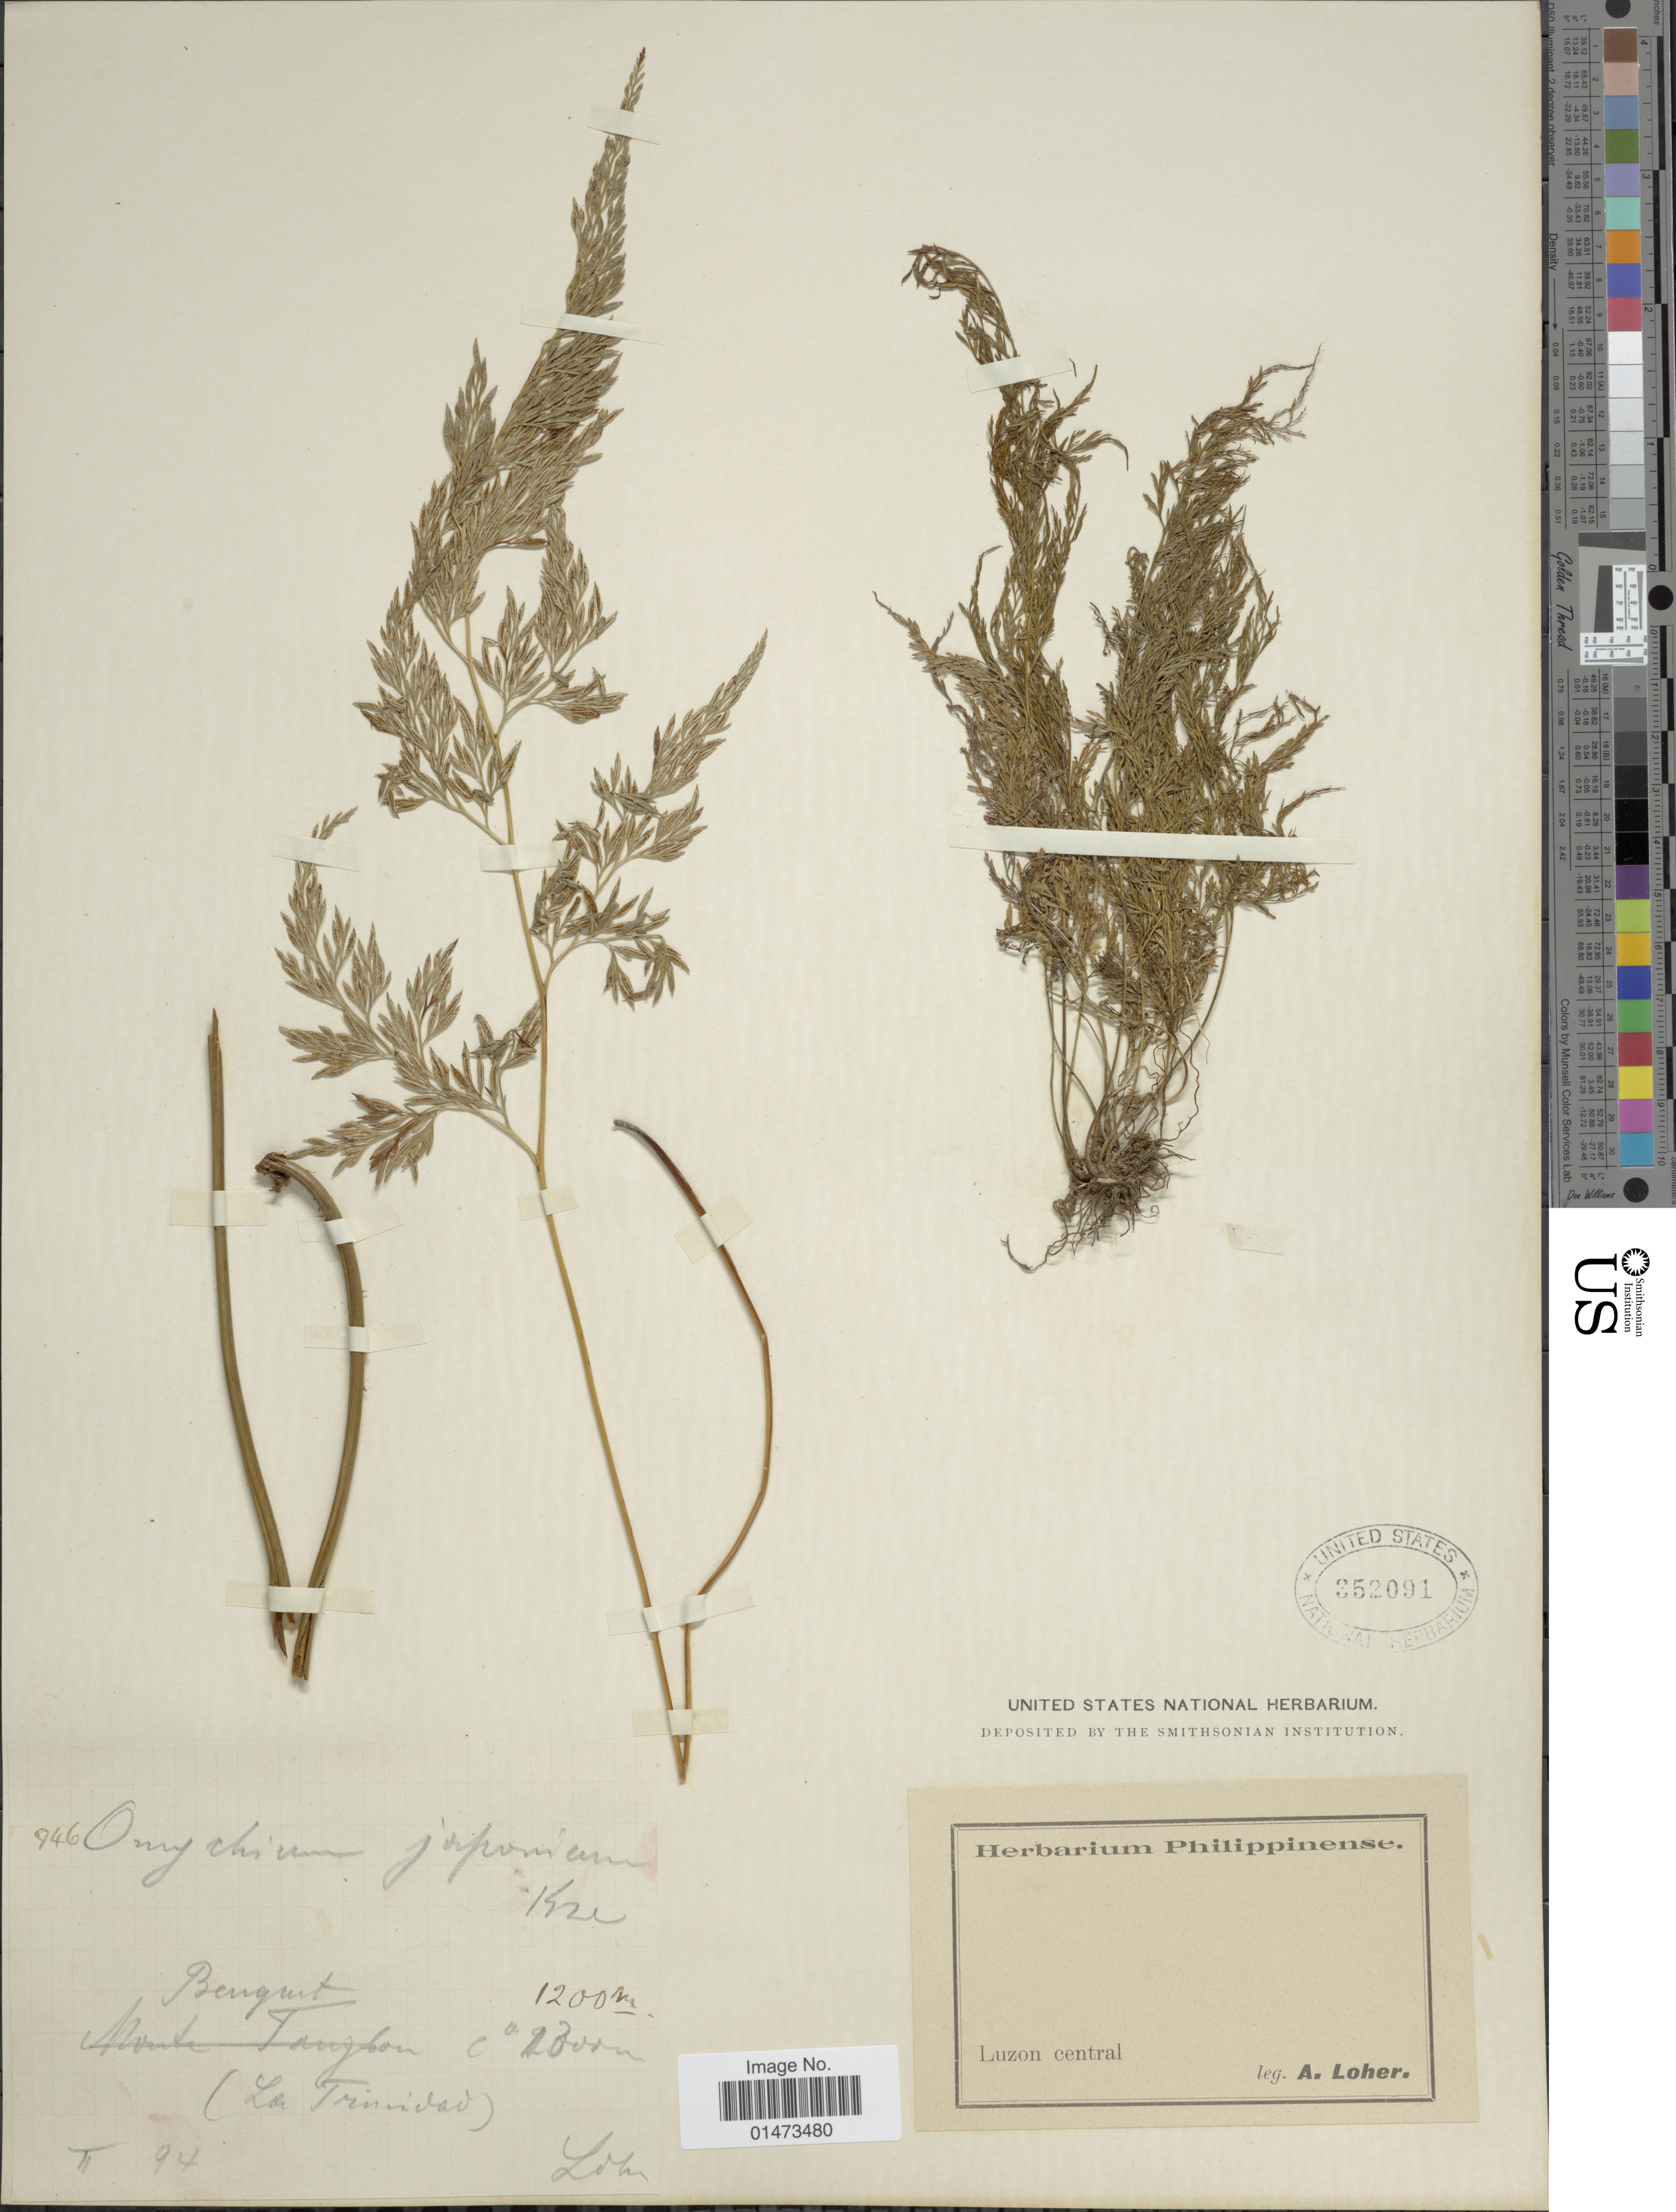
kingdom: Plantae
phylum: Tracheophyta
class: Polypodiopsida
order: Polypodiales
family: Pteridaceae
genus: Onychium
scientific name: Onychium japonicum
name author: (Thunb.) Kunze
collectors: A. Loher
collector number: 946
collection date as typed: Transcribed d/m/y: /2/94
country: Philippines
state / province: Central Luzon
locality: Benguet (La Trinidad).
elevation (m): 1200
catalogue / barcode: US 352091